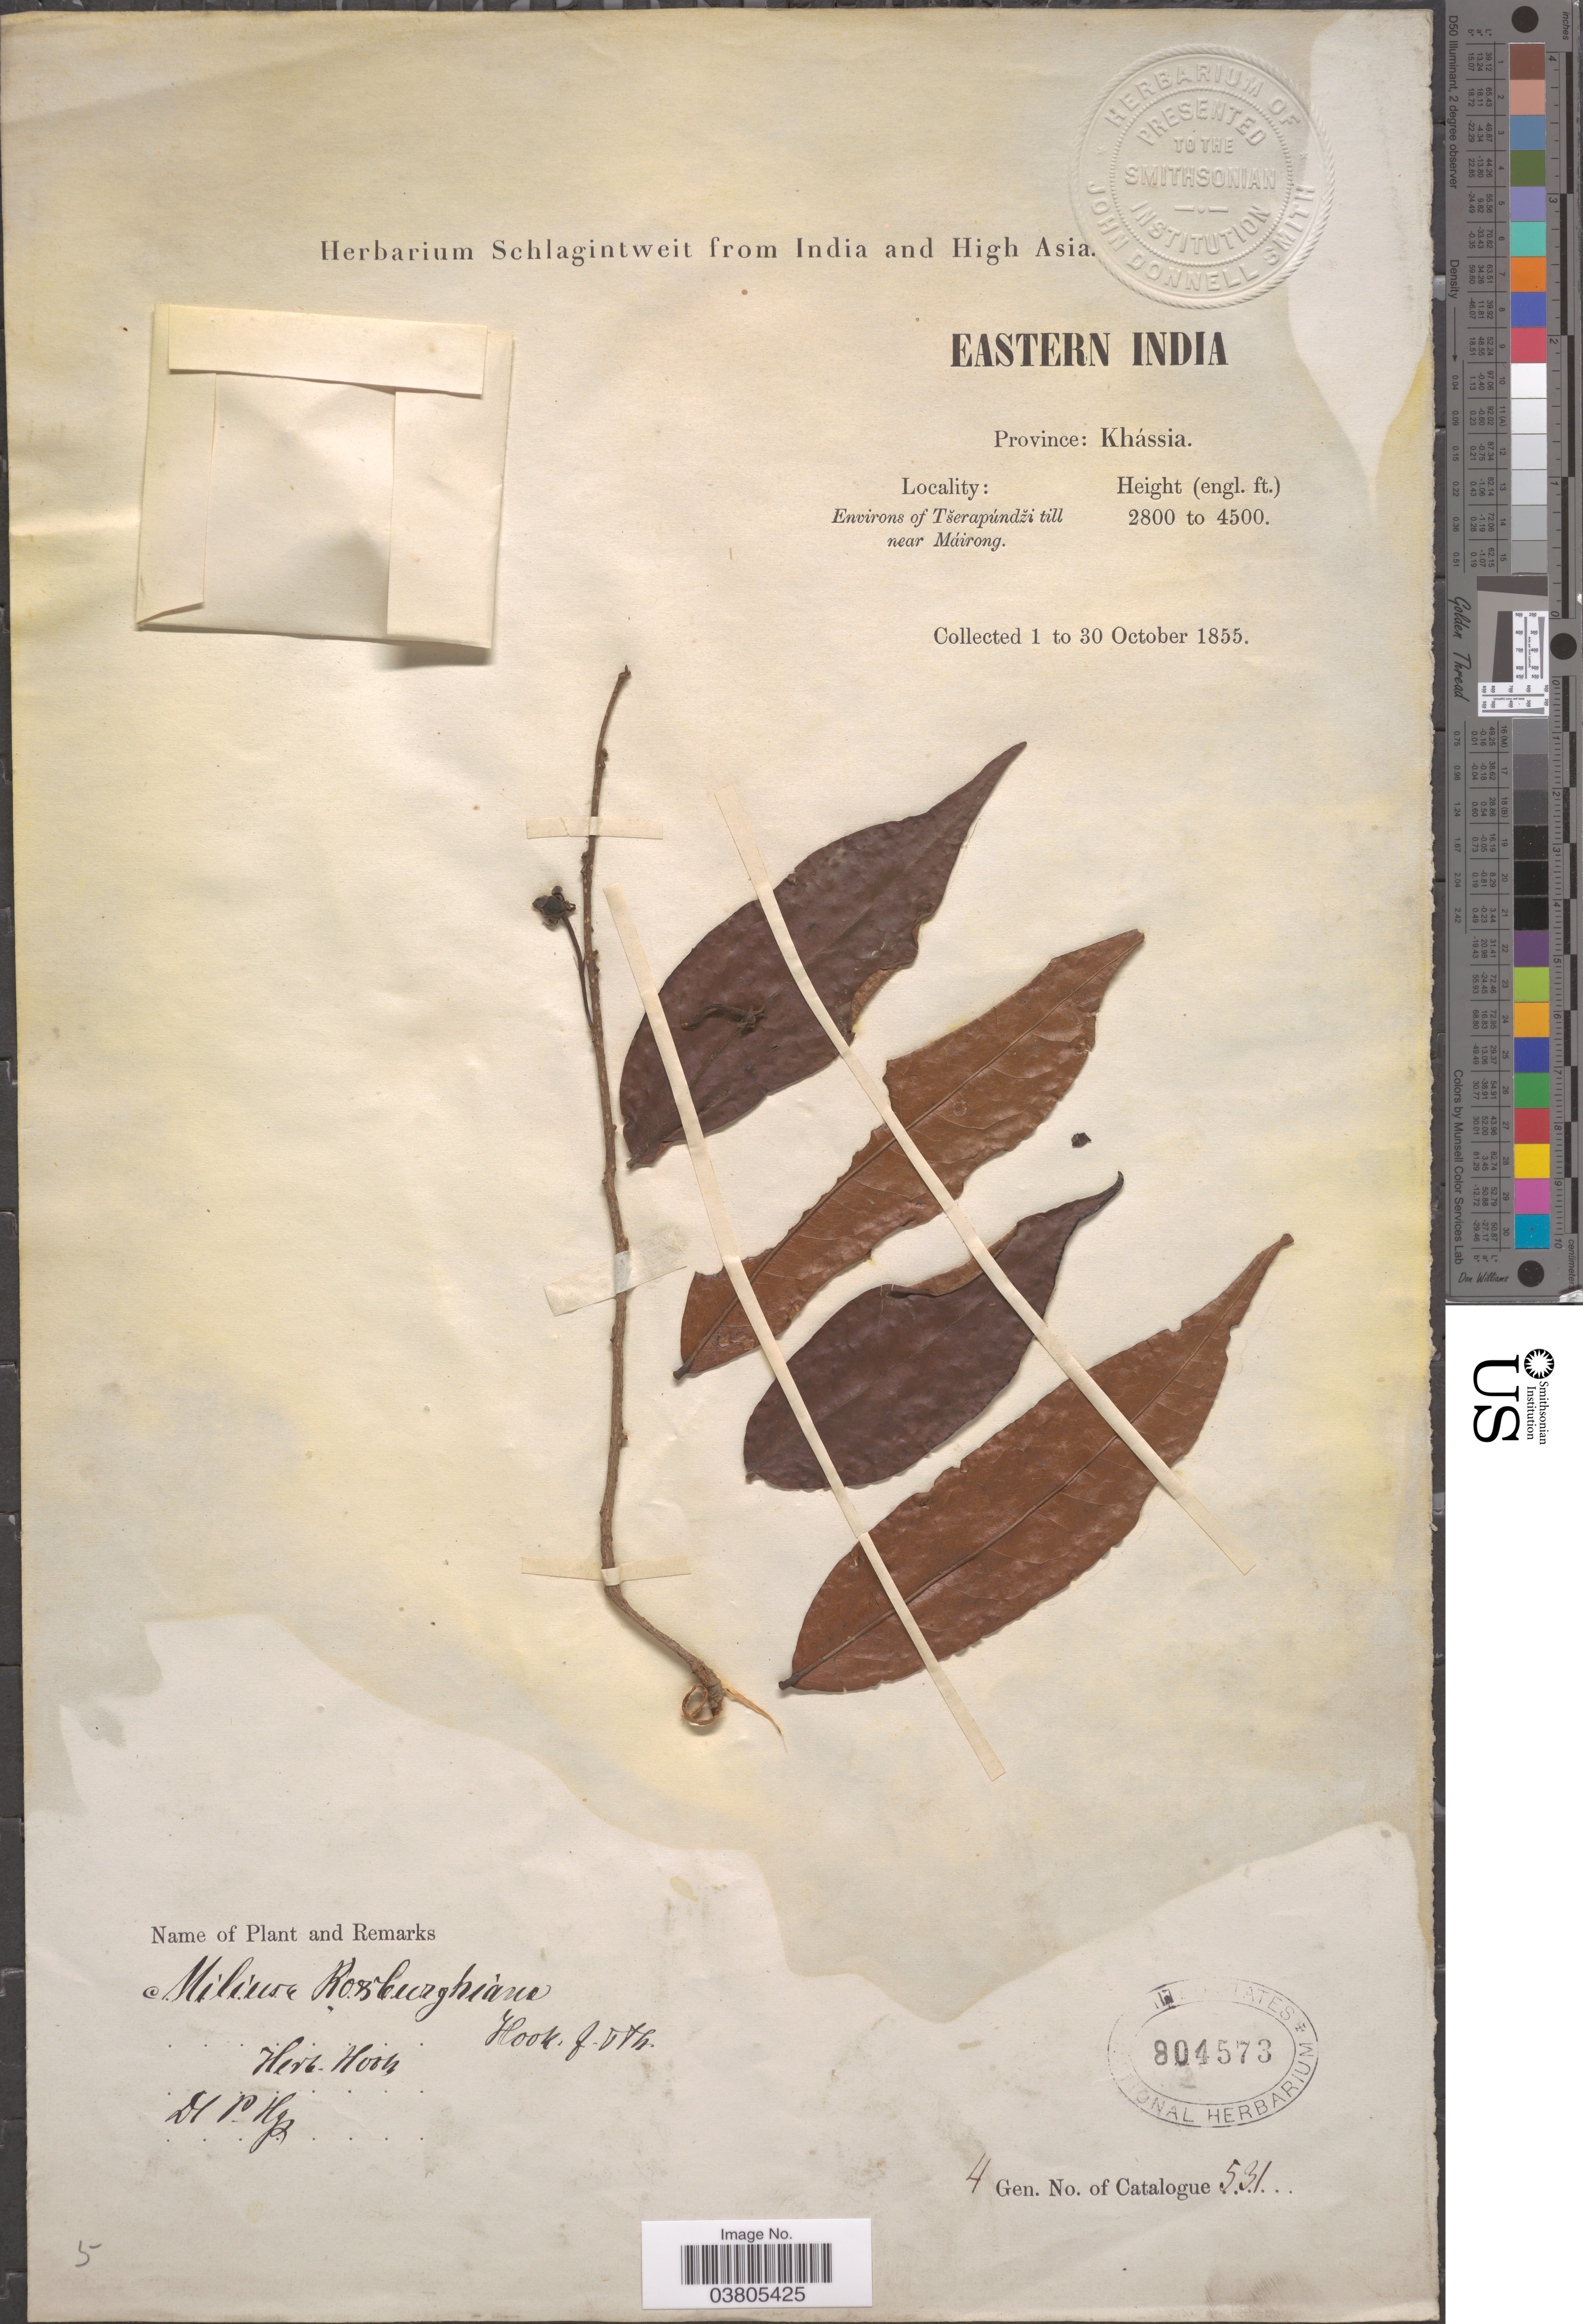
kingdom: Plantae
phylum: Tracheophyta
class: Magnoliopsida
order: Magnoliales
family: Annonaceae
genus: Miliusa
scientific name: Miliusa roxburghiana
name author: (Wall.) Hook. f. & Thomson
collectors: ex herb. Schlagintweit from India and High Asia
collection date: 1855-10-01/1855-10-30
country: India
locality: Eastern India. Province: Khássia. Environs of Tšerapúndži till near Máirong.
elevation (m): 853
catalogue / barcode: US 804573